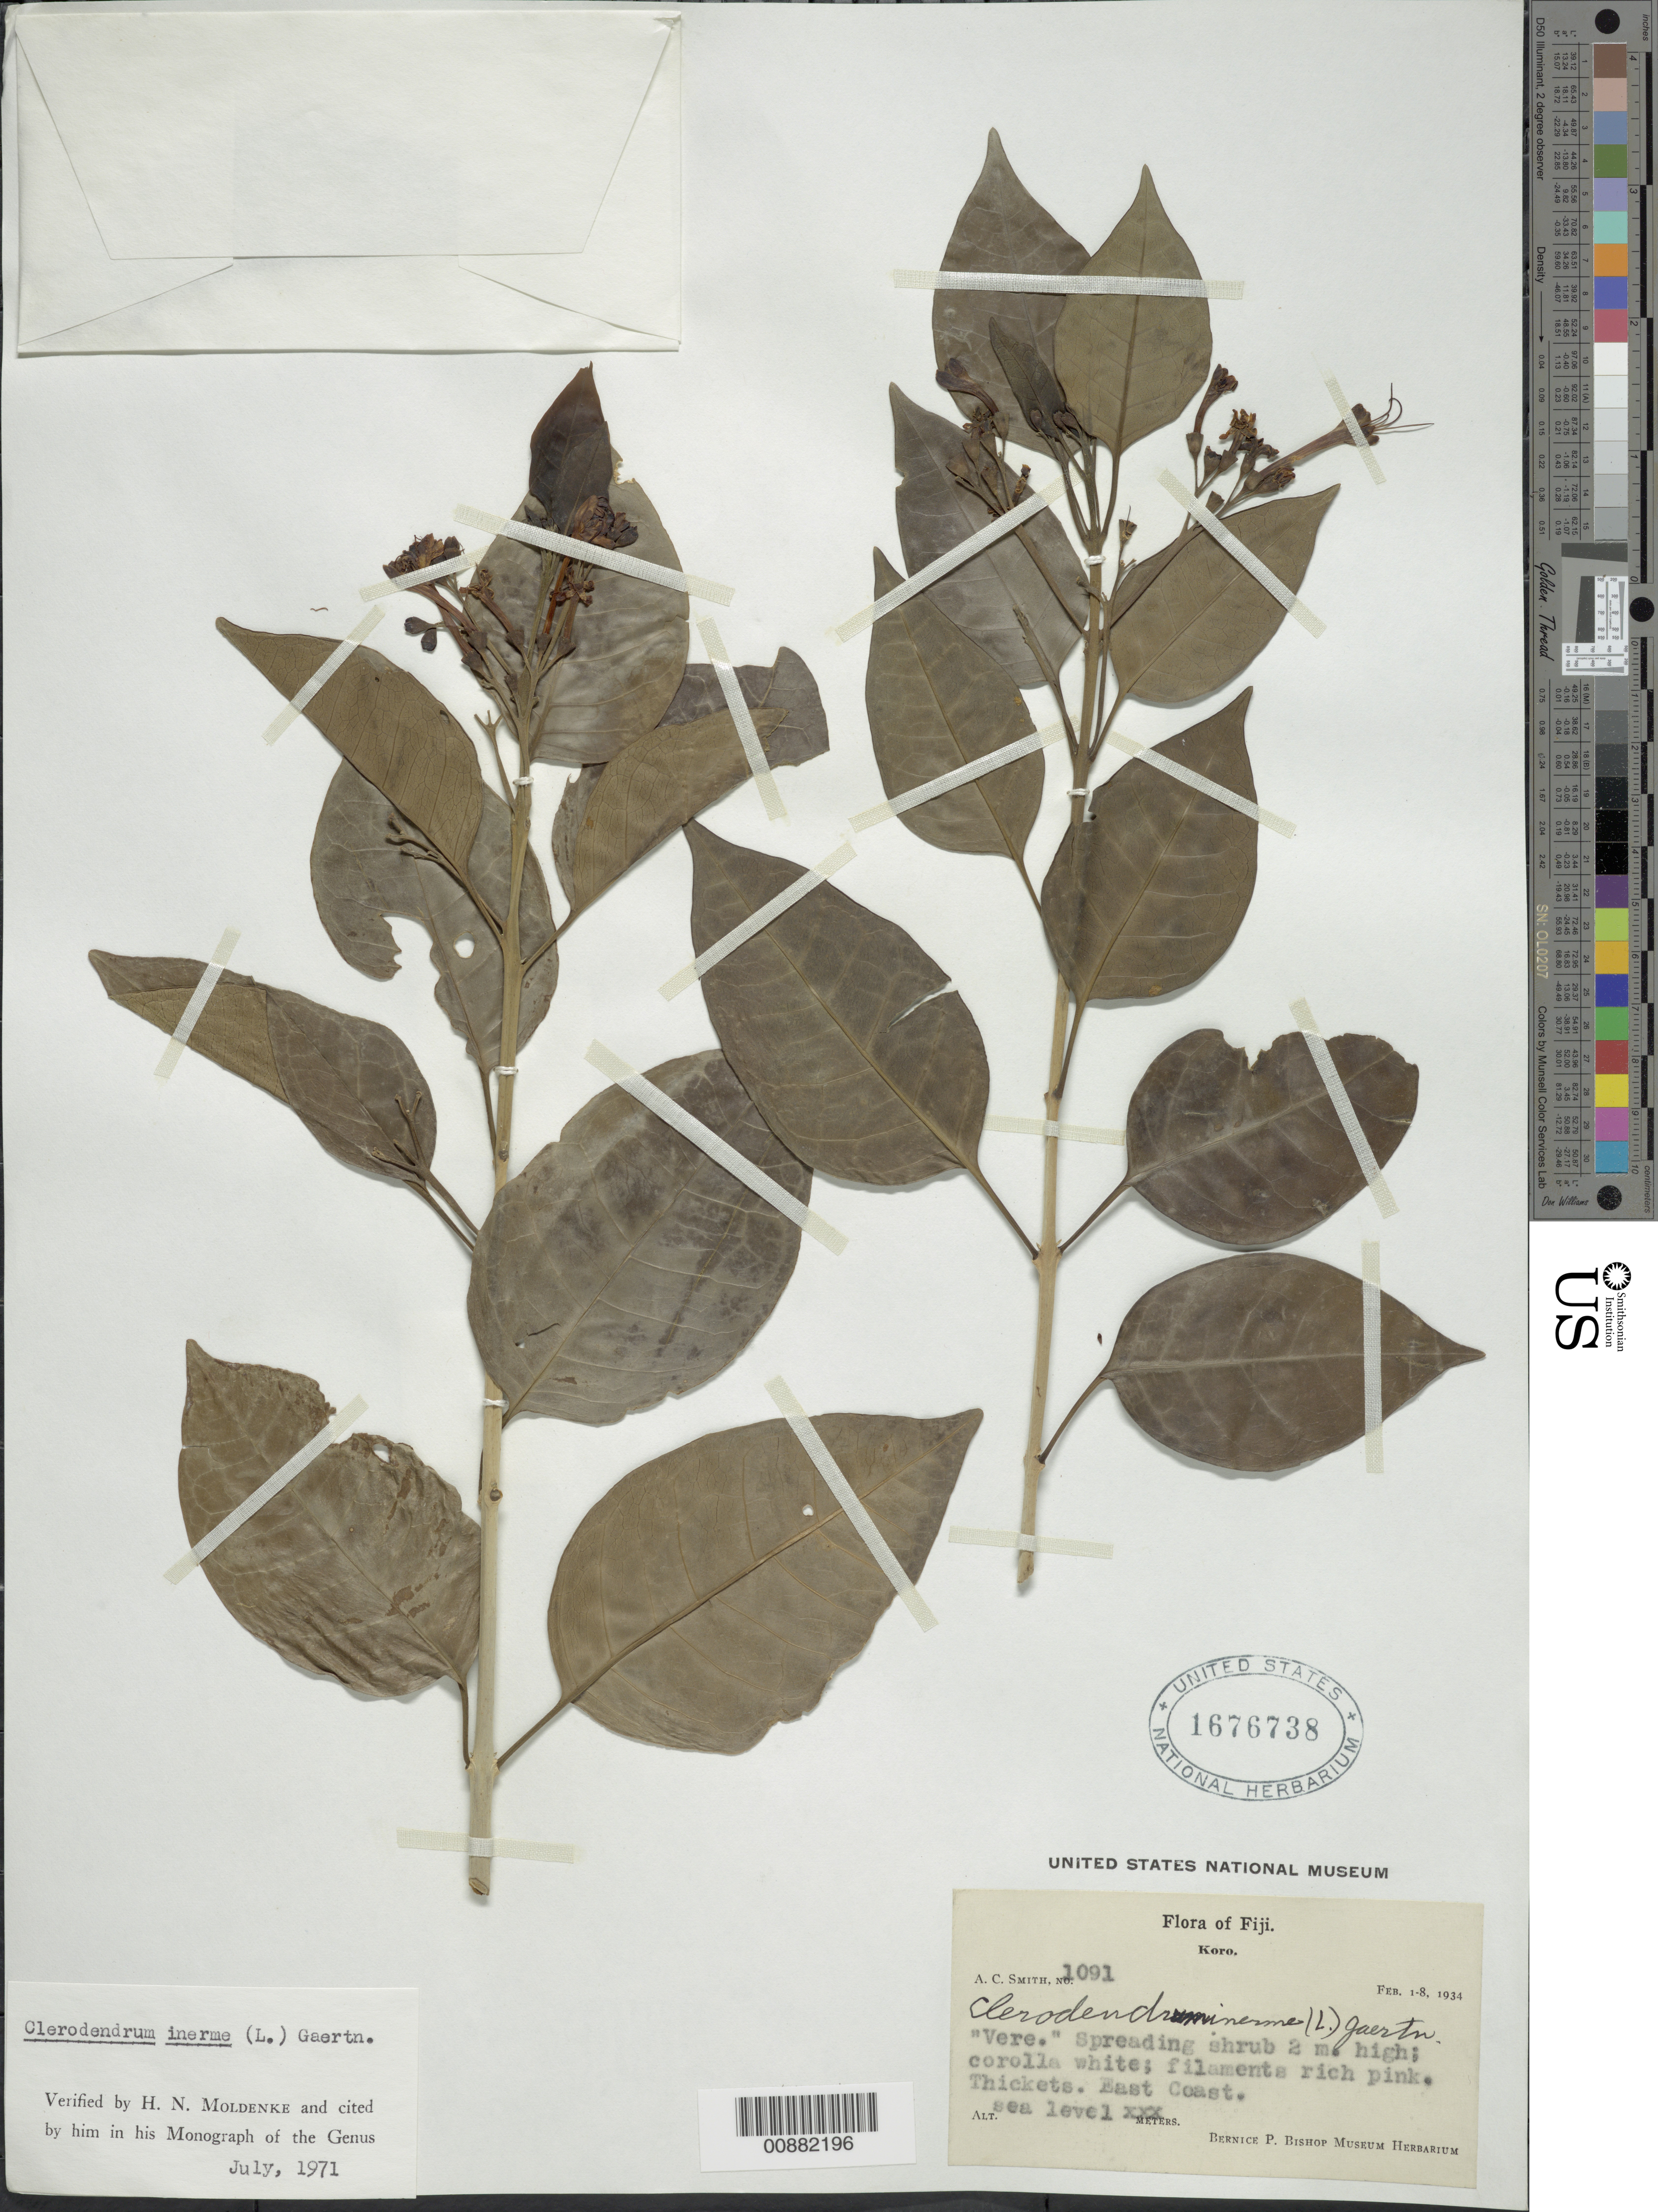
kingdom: Plantae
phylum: Tracheophyta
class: Magnoliopsida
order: Lamiales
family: Lamiaceae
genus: Clerodendrum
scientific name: Clerodendrum inerme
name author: (L.) Gaertn.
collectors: C. A. Smith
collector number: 1091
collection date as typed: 01 Feb 1934 to 08 Feb 1934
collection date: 1934-02-01/1934-02-08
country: Fiji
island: Koro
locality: East coast.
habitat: thickets.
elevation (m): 0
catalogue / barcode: US 1676793